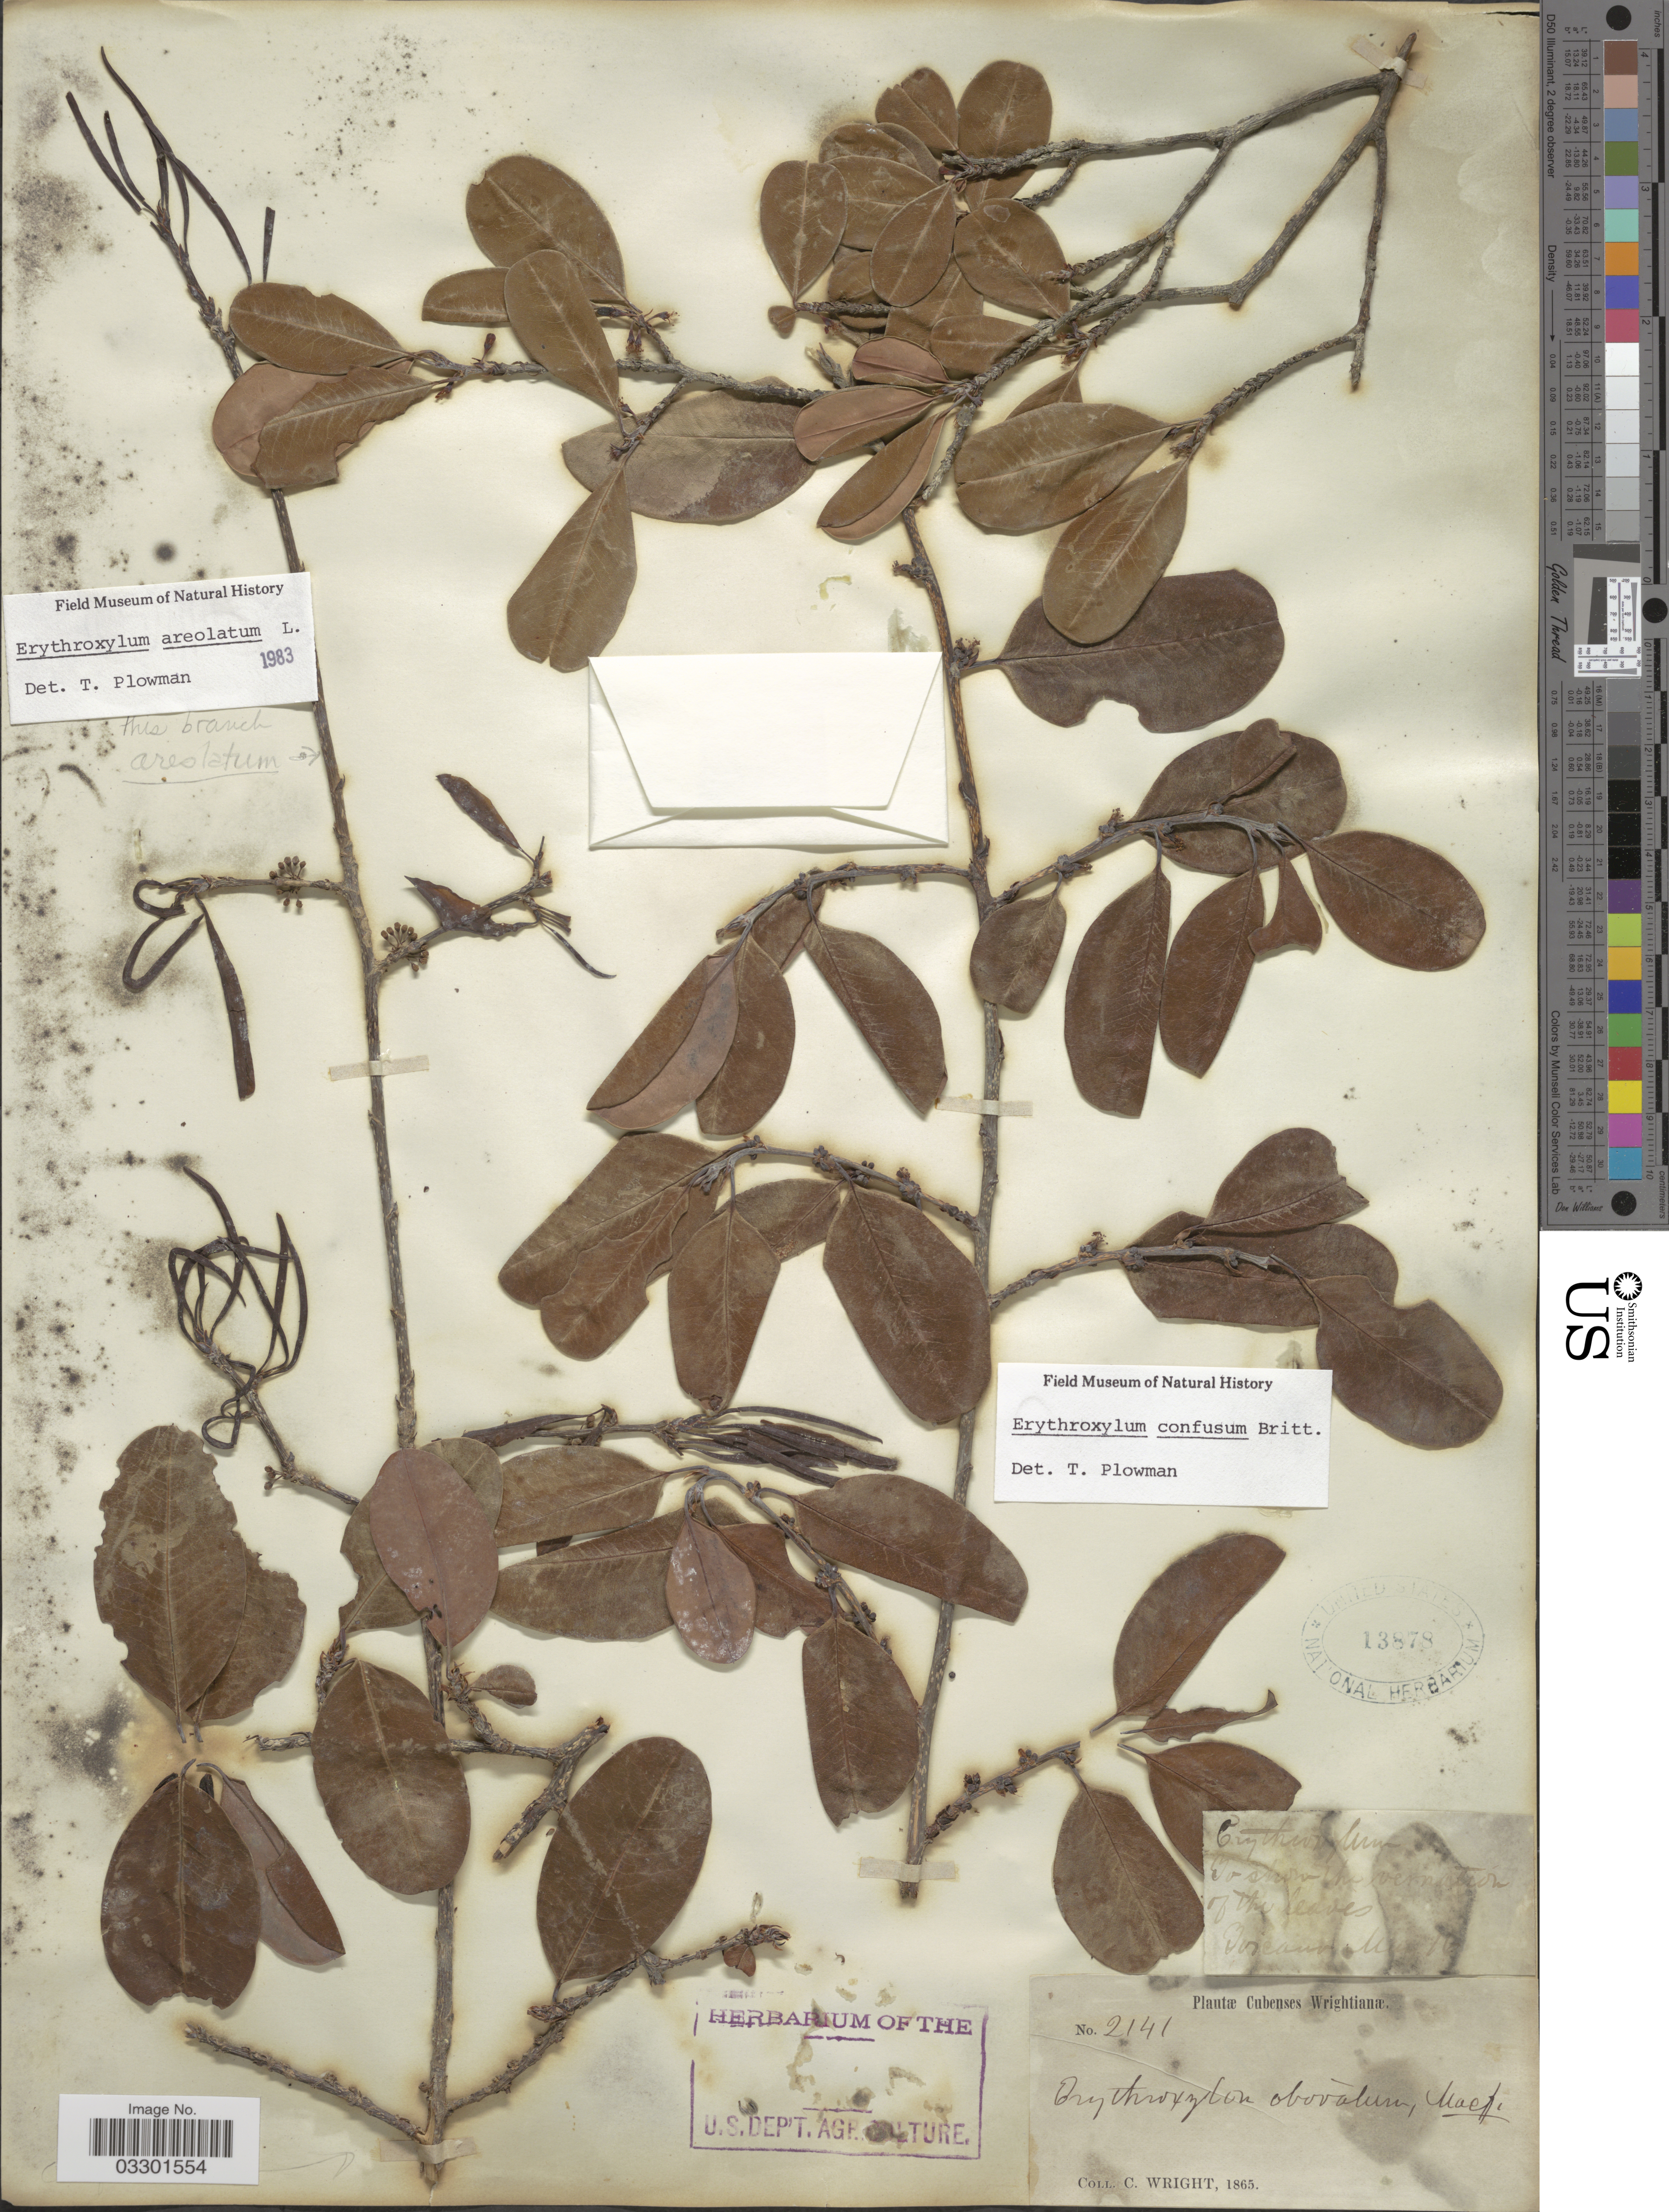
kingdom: Plantae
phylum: Tracheophyta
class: Magnoliopsida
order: Malpighiales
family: Erythroxylaceae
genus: Erythroxylum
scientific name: Erythroxylum confusum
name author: Britton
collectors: C. Wright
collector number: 2141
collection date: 1865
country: Cuba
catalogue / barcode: US 13878